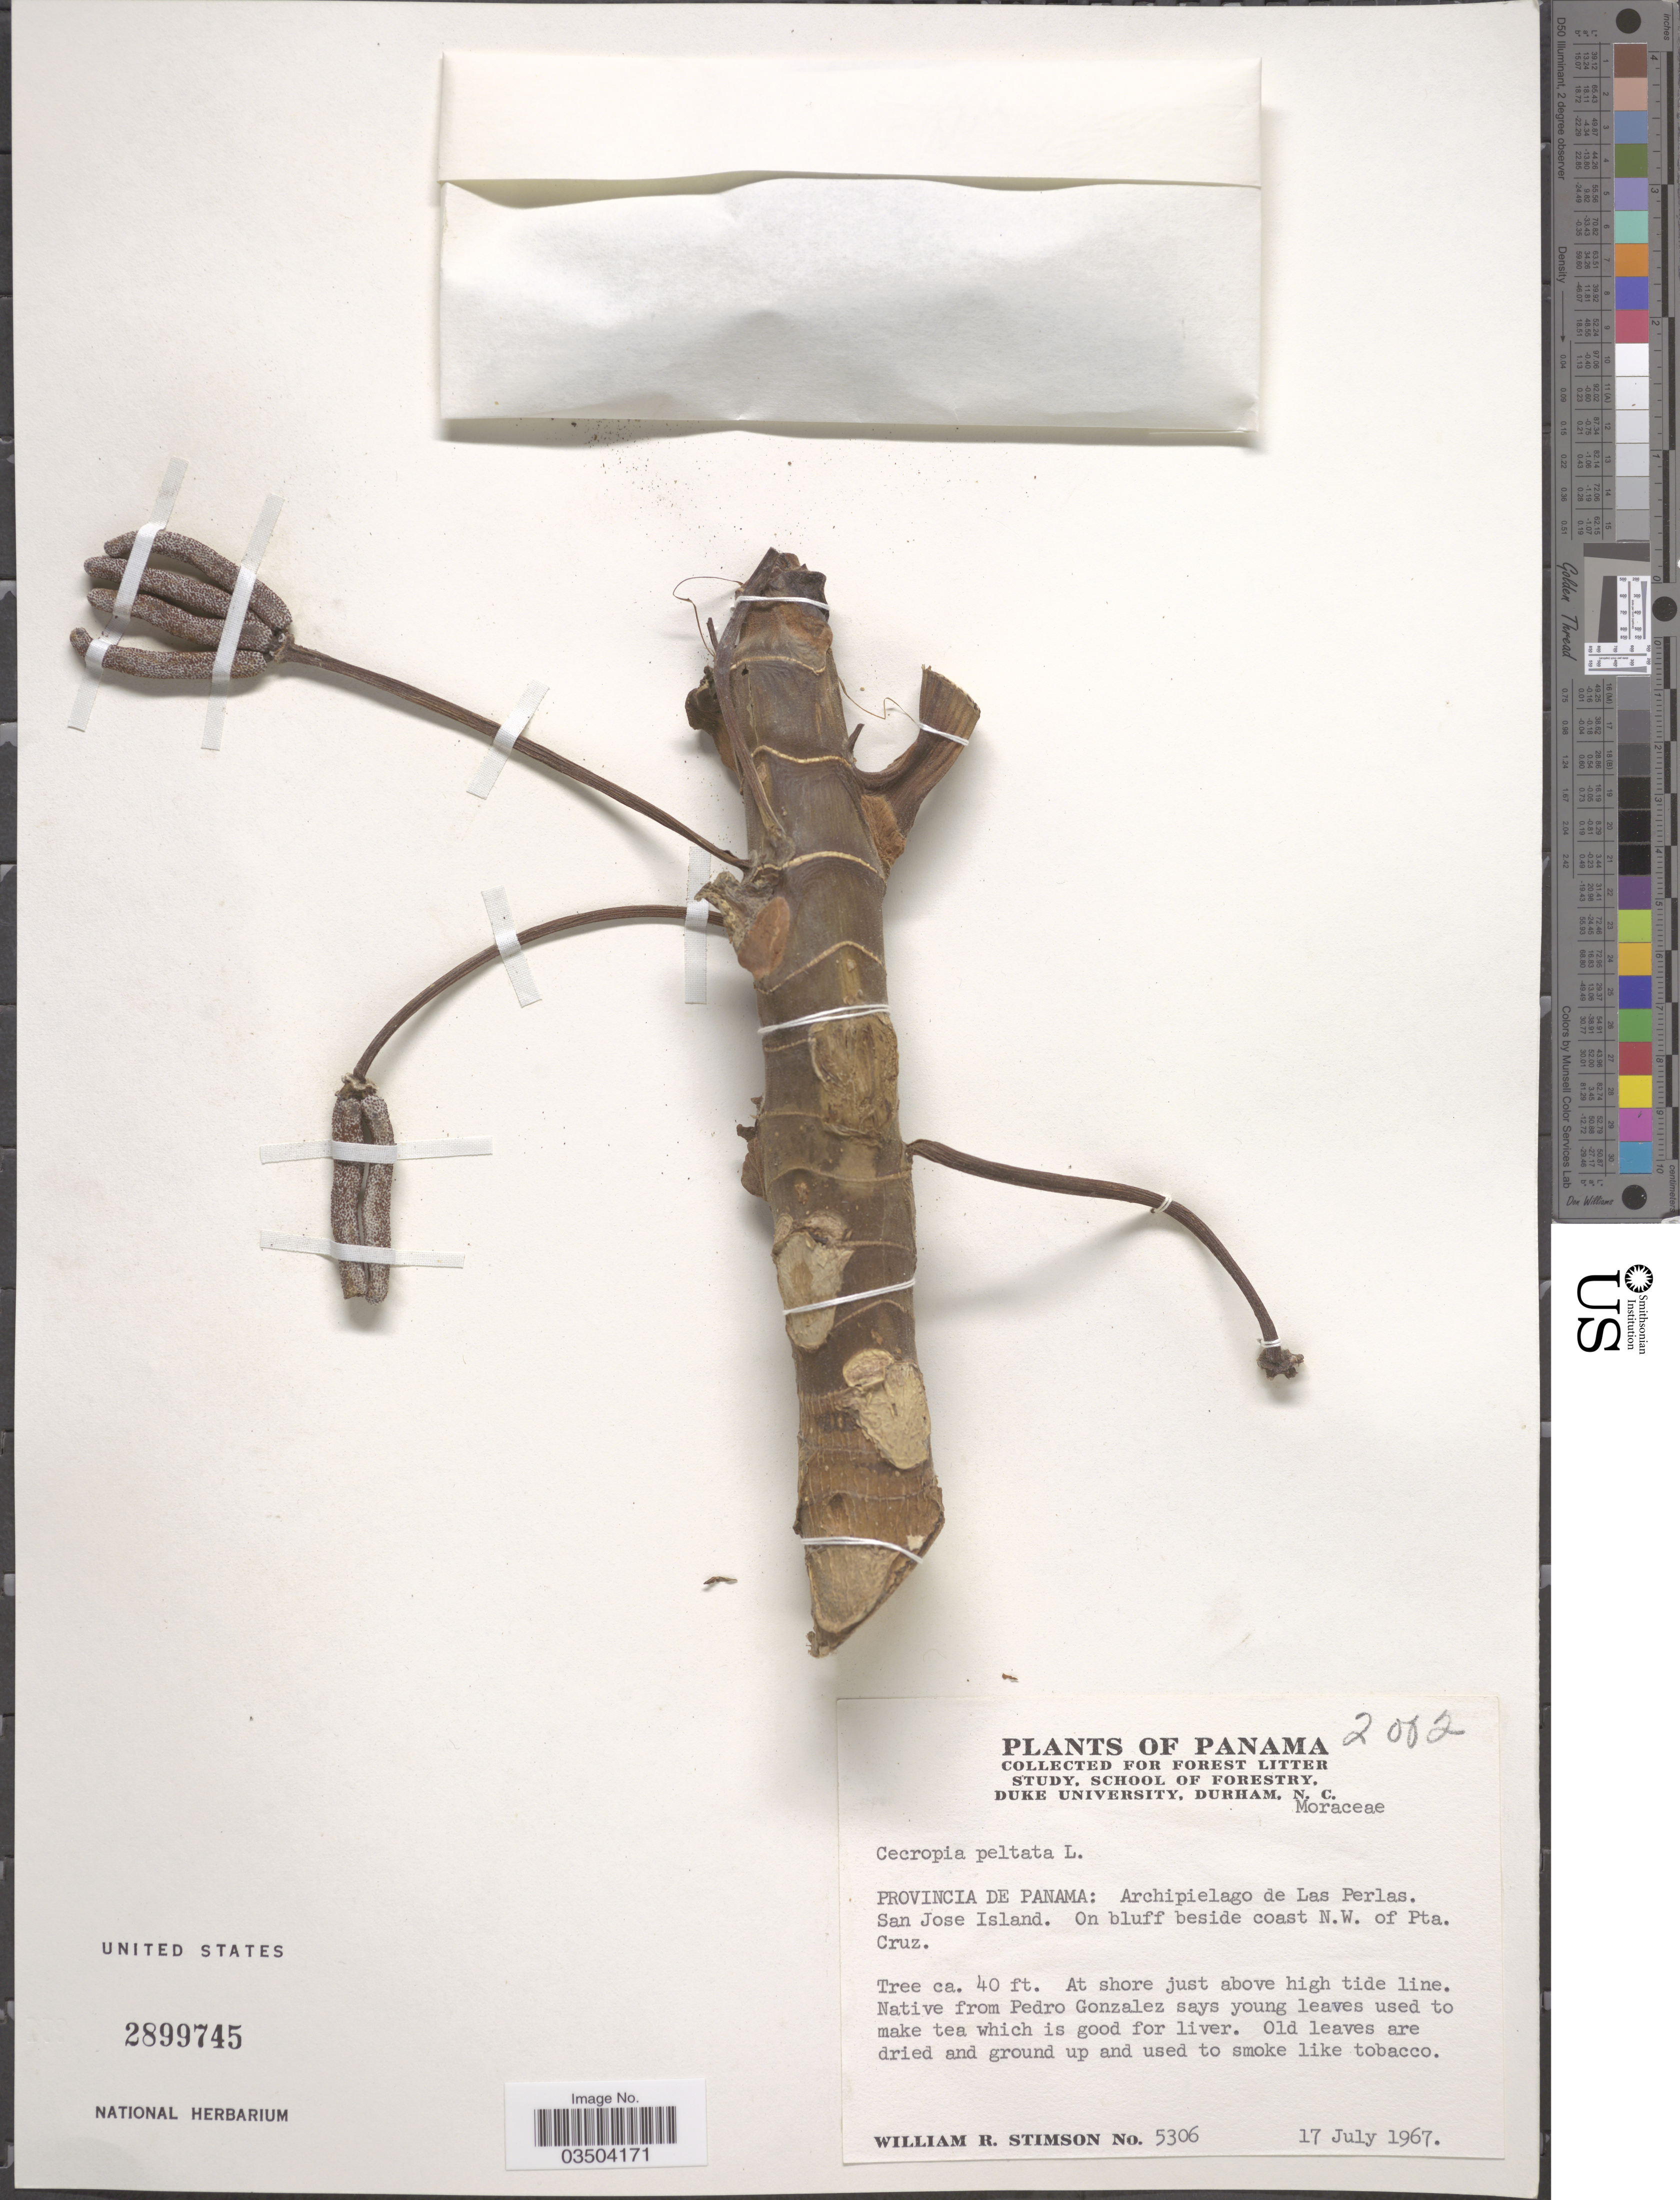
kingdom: Plantae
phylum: Tracheophyta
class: Magnoliopsida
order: Rosales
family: Urticaceae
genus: Cecropia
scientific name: Cecropia peltata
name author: L.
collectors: W. R. Stimson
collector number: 5306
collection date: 1967-07-17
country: Panama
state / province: Panamá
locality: Archipielago de Las Perlas. San Jose Island. On bluff beside coast N.W. of Pta. Cruz.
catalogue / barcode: US 2899745